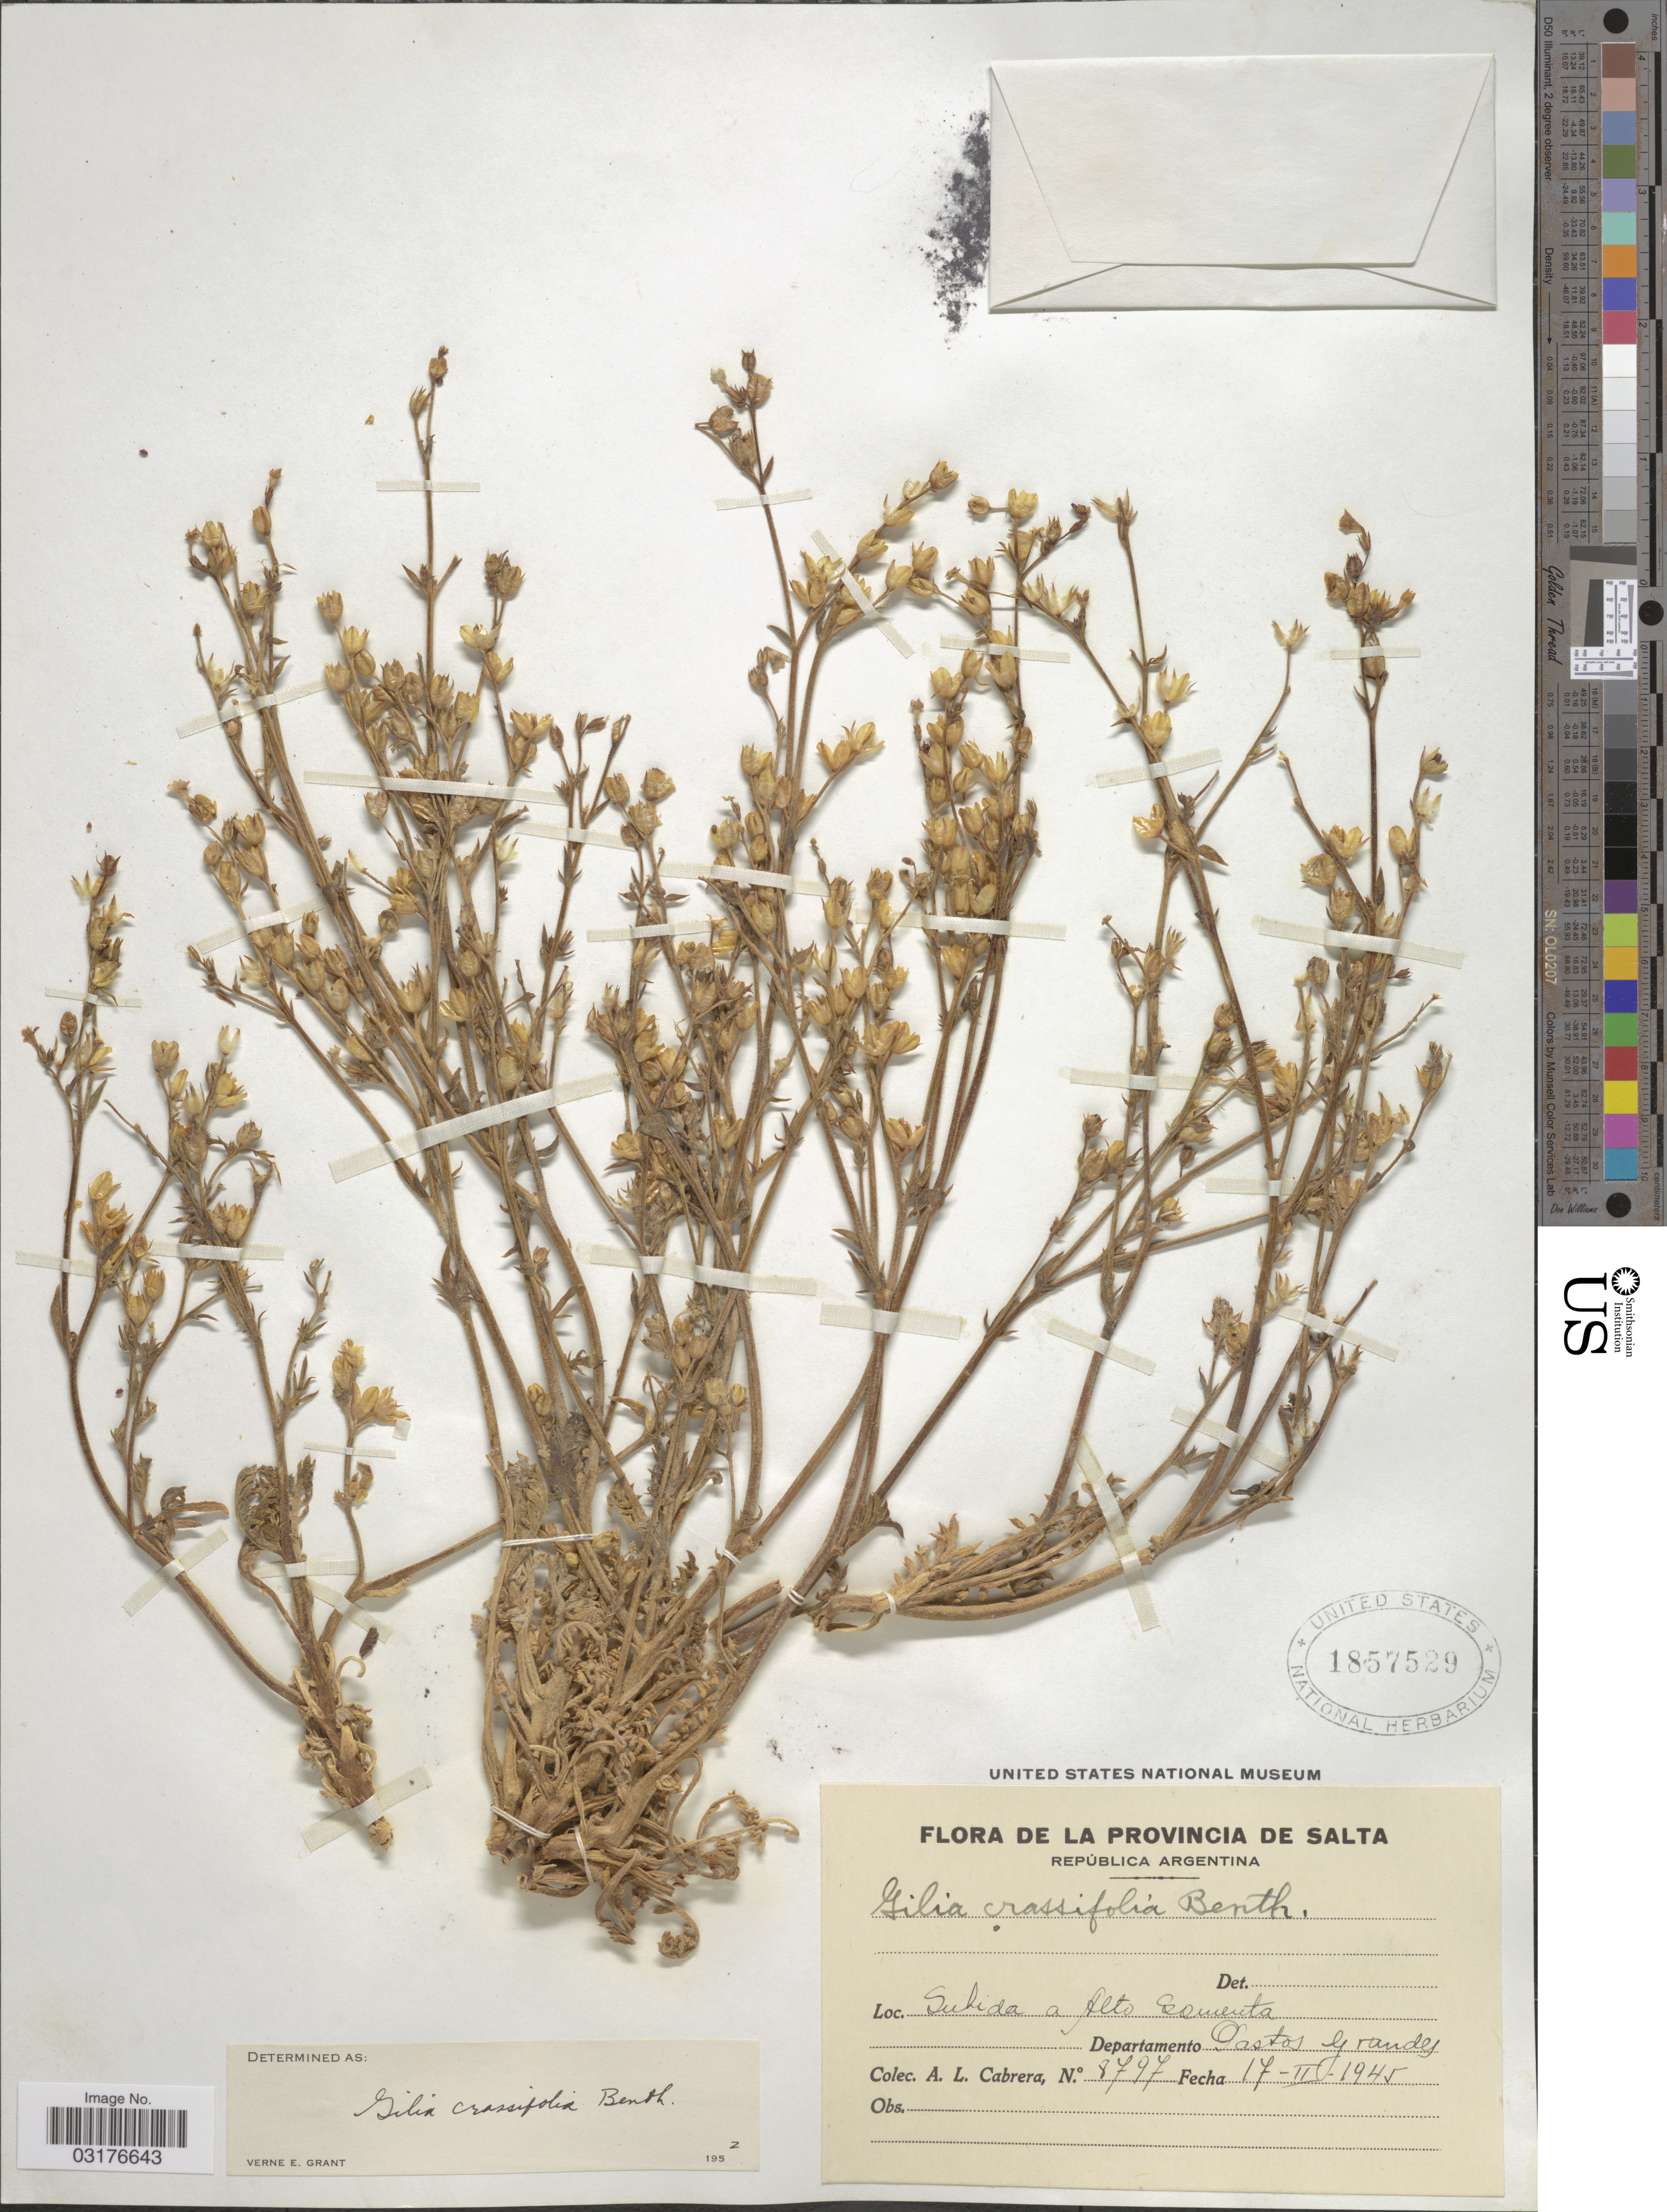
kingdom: Plantae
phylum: Tracheophyta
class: Magnoliopsida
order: Ericales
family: Polemoniaceae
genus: Gilia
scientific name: Gilia crassifolia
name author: Benth.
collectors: A. L. Cabrera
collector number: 8797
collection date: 1945-02-17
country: Argentina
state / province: Salta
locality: Suhida [interpreted] a Alto Samenta. Departamento Pastos Grandes.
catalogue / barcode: US 1857529